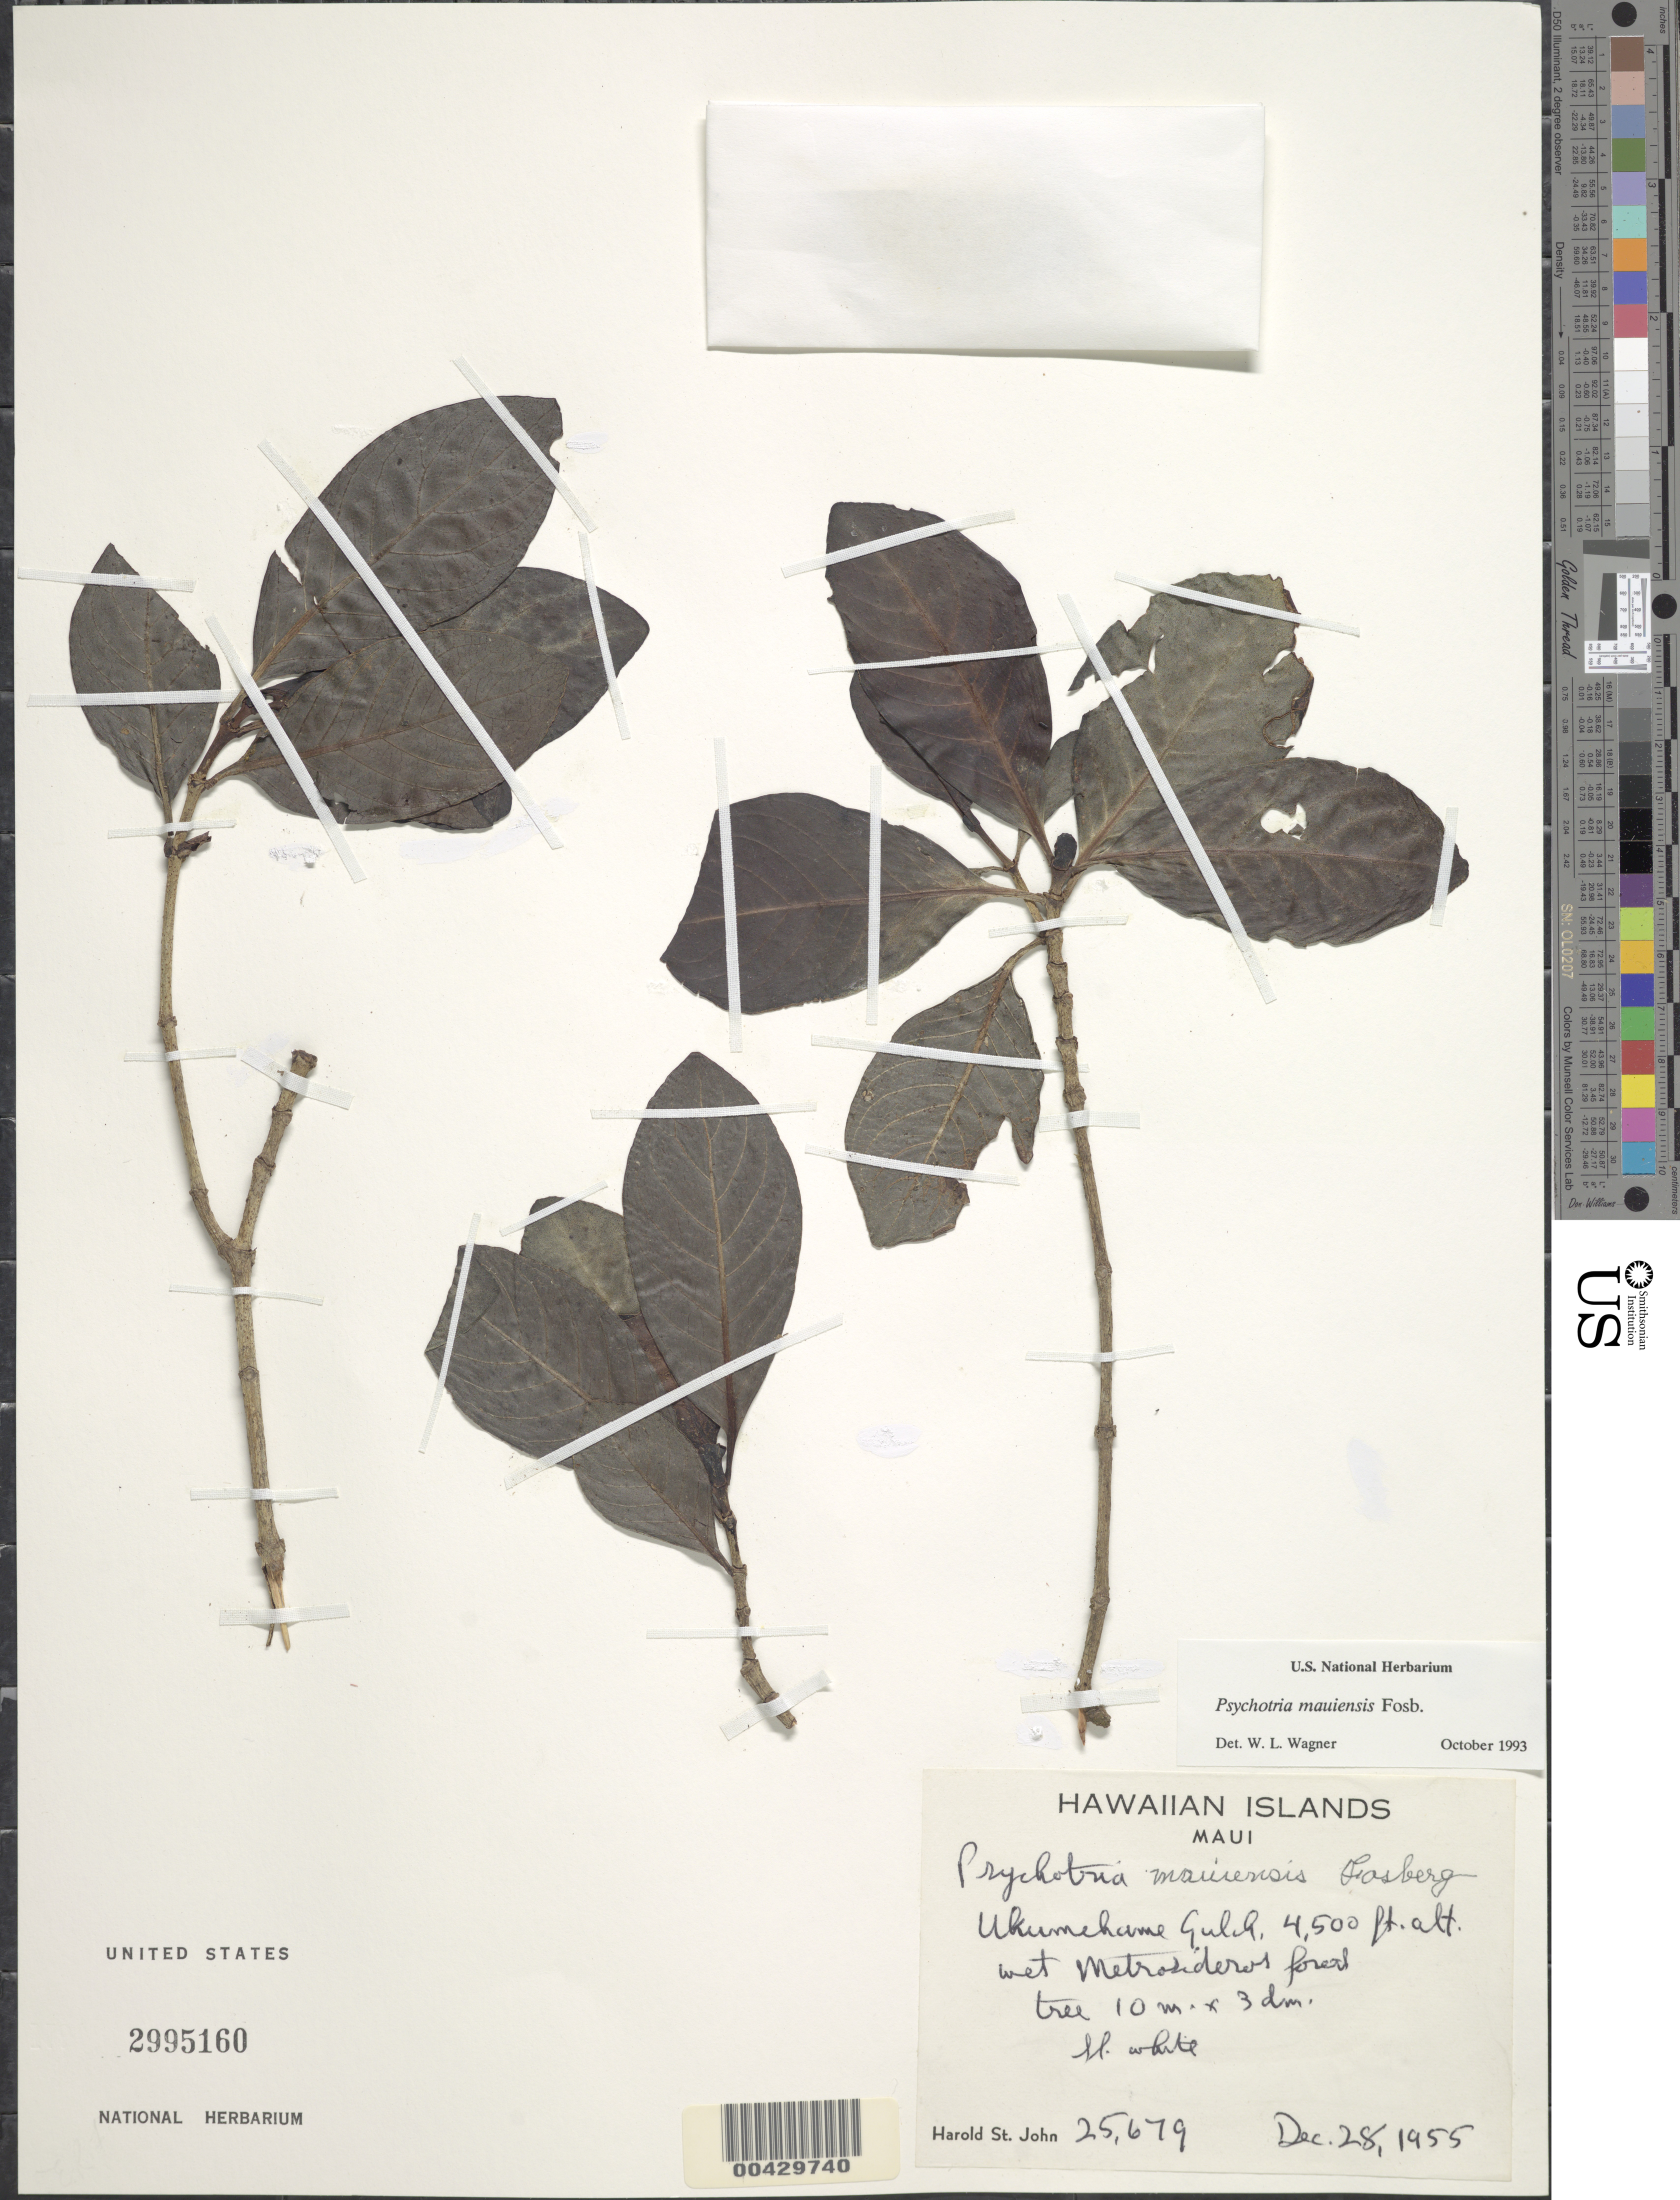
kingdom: Plantae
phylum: Tracheophyta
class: Magnoliopsida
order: Gentianales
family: Rubiaceae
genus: Psychotria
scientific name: Psychotria mauiensis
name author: Fosberg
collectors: C. N. Forbes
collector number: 2536.M.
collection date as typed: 16 Jun 1920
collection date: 1920-06-16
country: United States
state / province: Hawaii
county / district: Maui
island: Maui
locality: Halehaku - right side of valley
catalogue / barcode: US 2064304